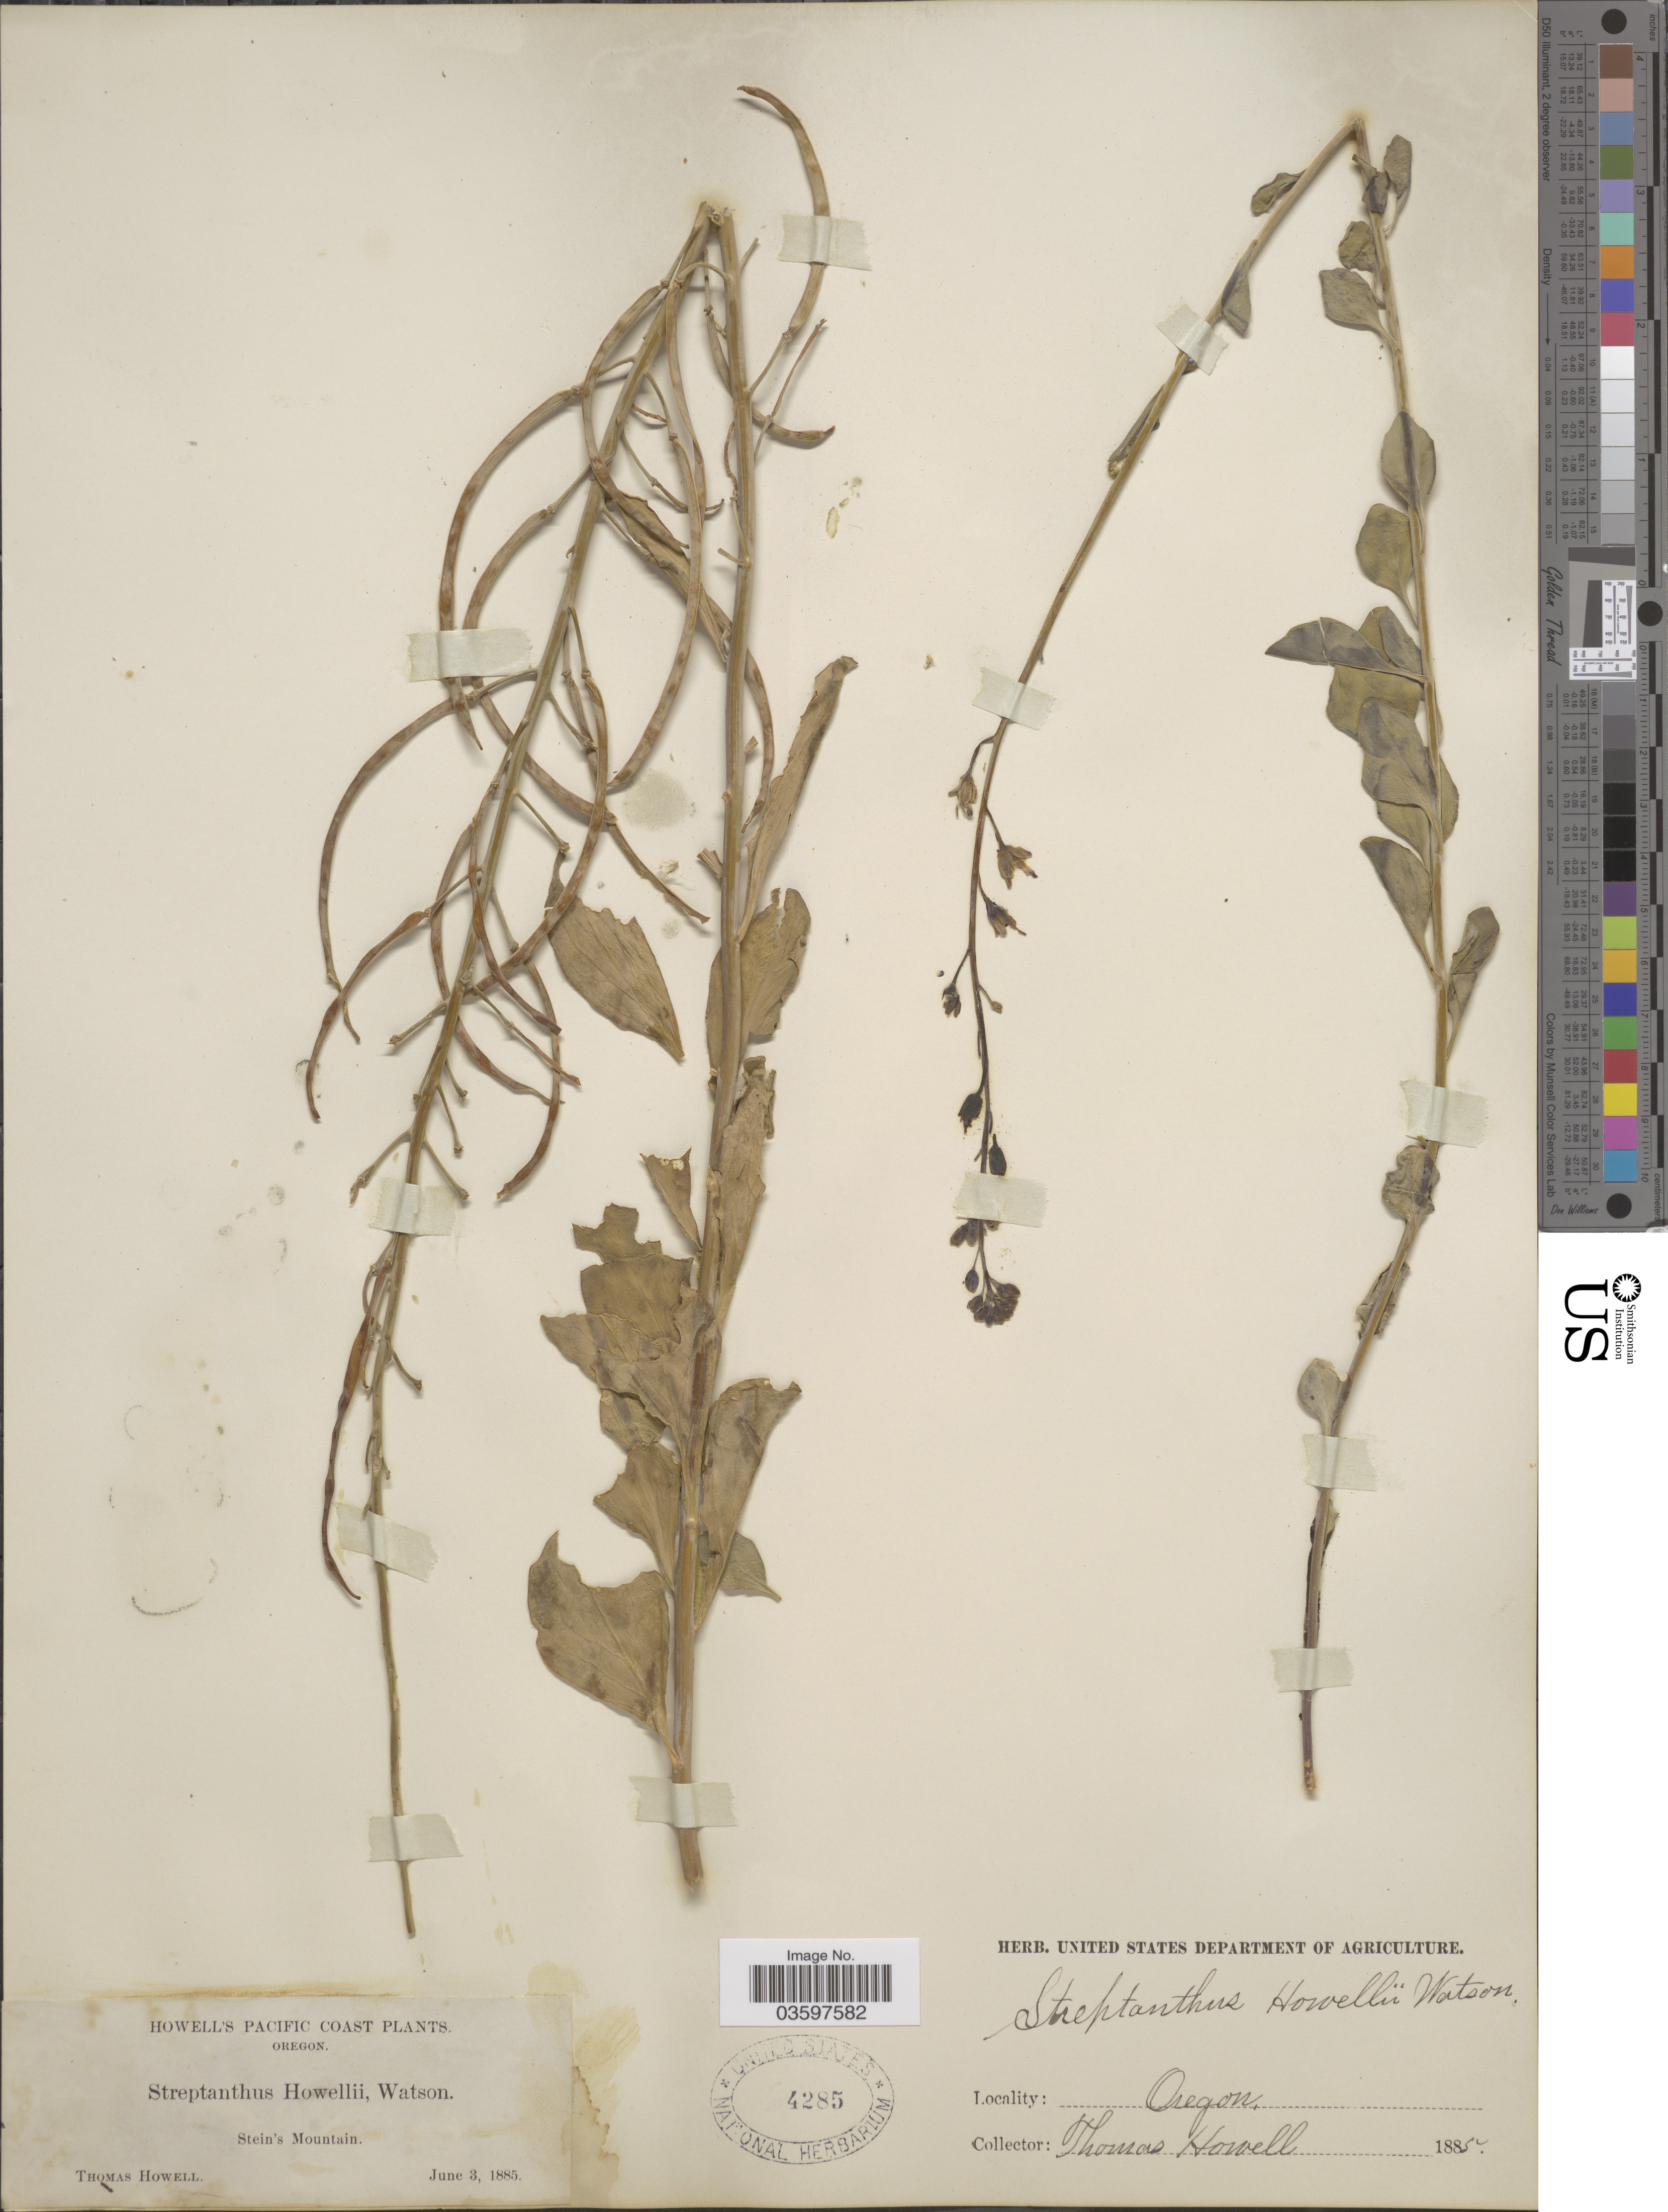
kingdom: Plantae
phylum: Tracheophyta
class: Magnoliopsida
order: Brassicales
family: Brassicaceae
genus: Streptanthus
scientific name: Streptanthus howellii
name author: S. Watson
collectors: T. Howell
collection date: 1885-06-03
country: United States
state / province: Oregon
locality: Howell's Pacific Coast. Stein's Mountain.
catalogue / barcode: US 4285